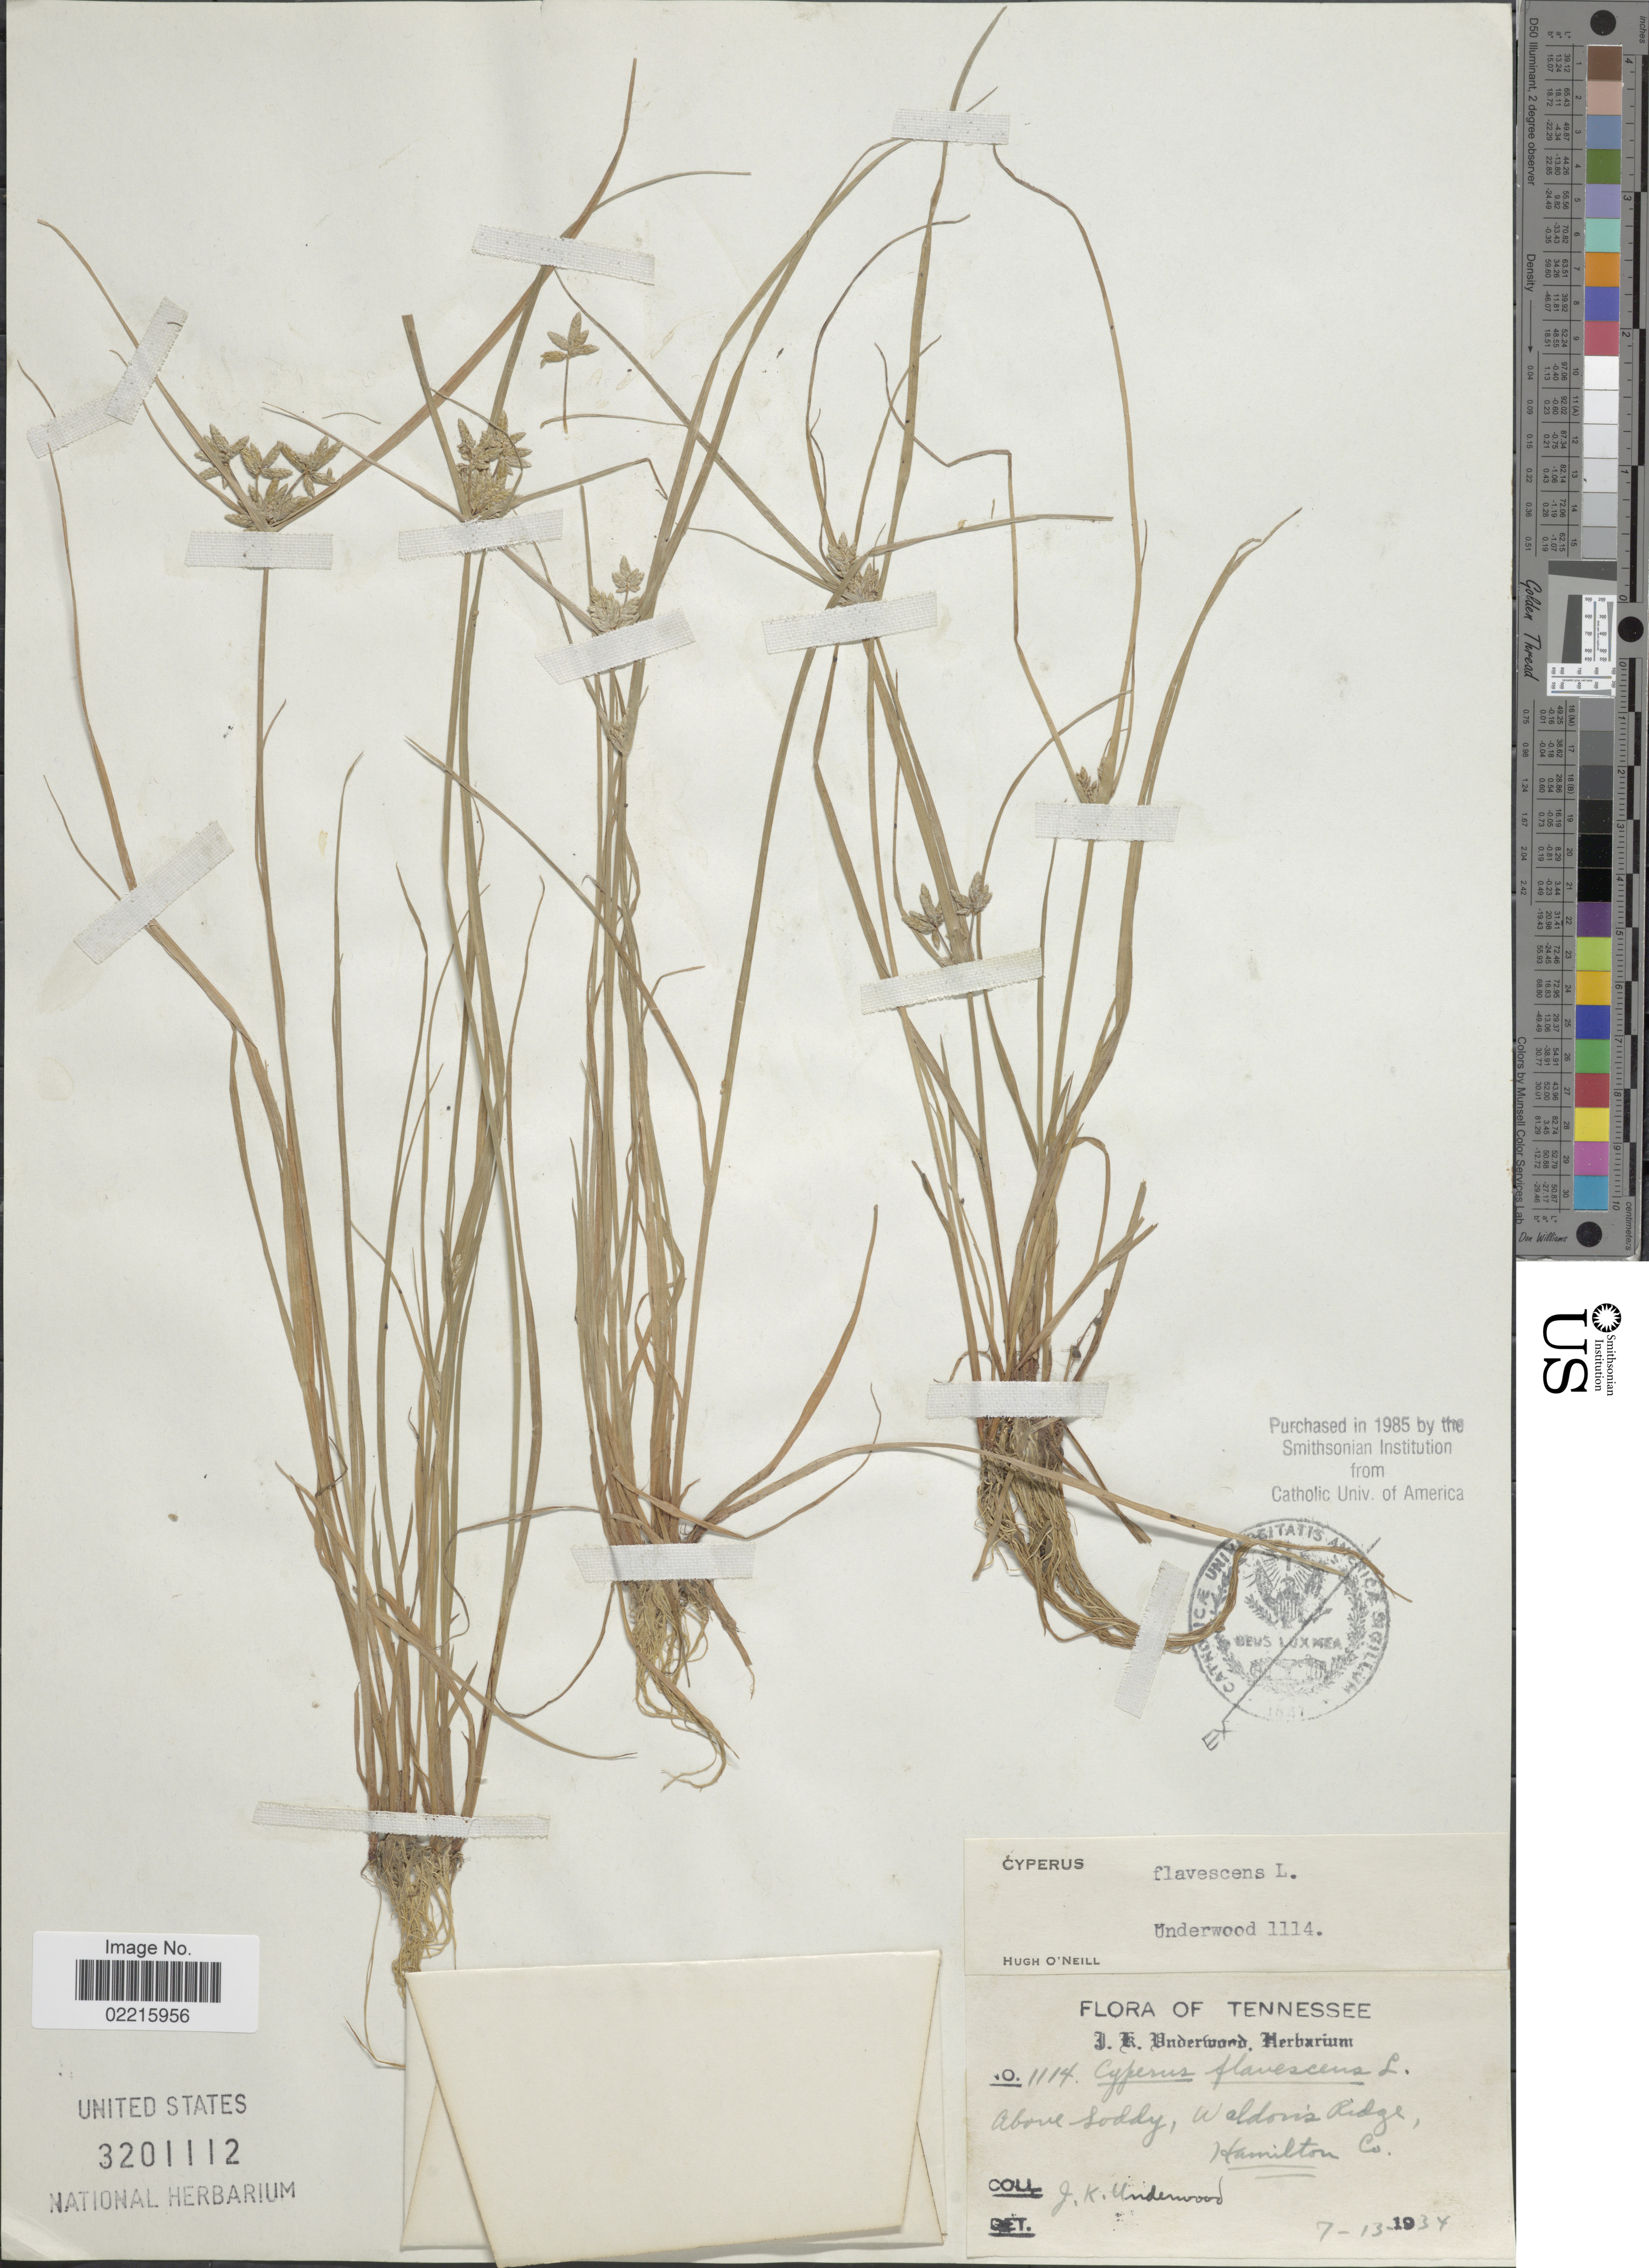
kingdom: Plantae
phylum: Tracheophyta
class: Liliopsida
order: Poales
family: Cyperaceae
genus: Cyperus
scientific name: Cyperus flavescens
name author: L.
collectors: J. K. Underwood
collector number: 1114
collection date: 1934-07-13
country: United States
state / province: Tennessee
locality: Above soddy, Waldon's Ridge, Hamilton Co.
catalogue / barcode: US 3201112